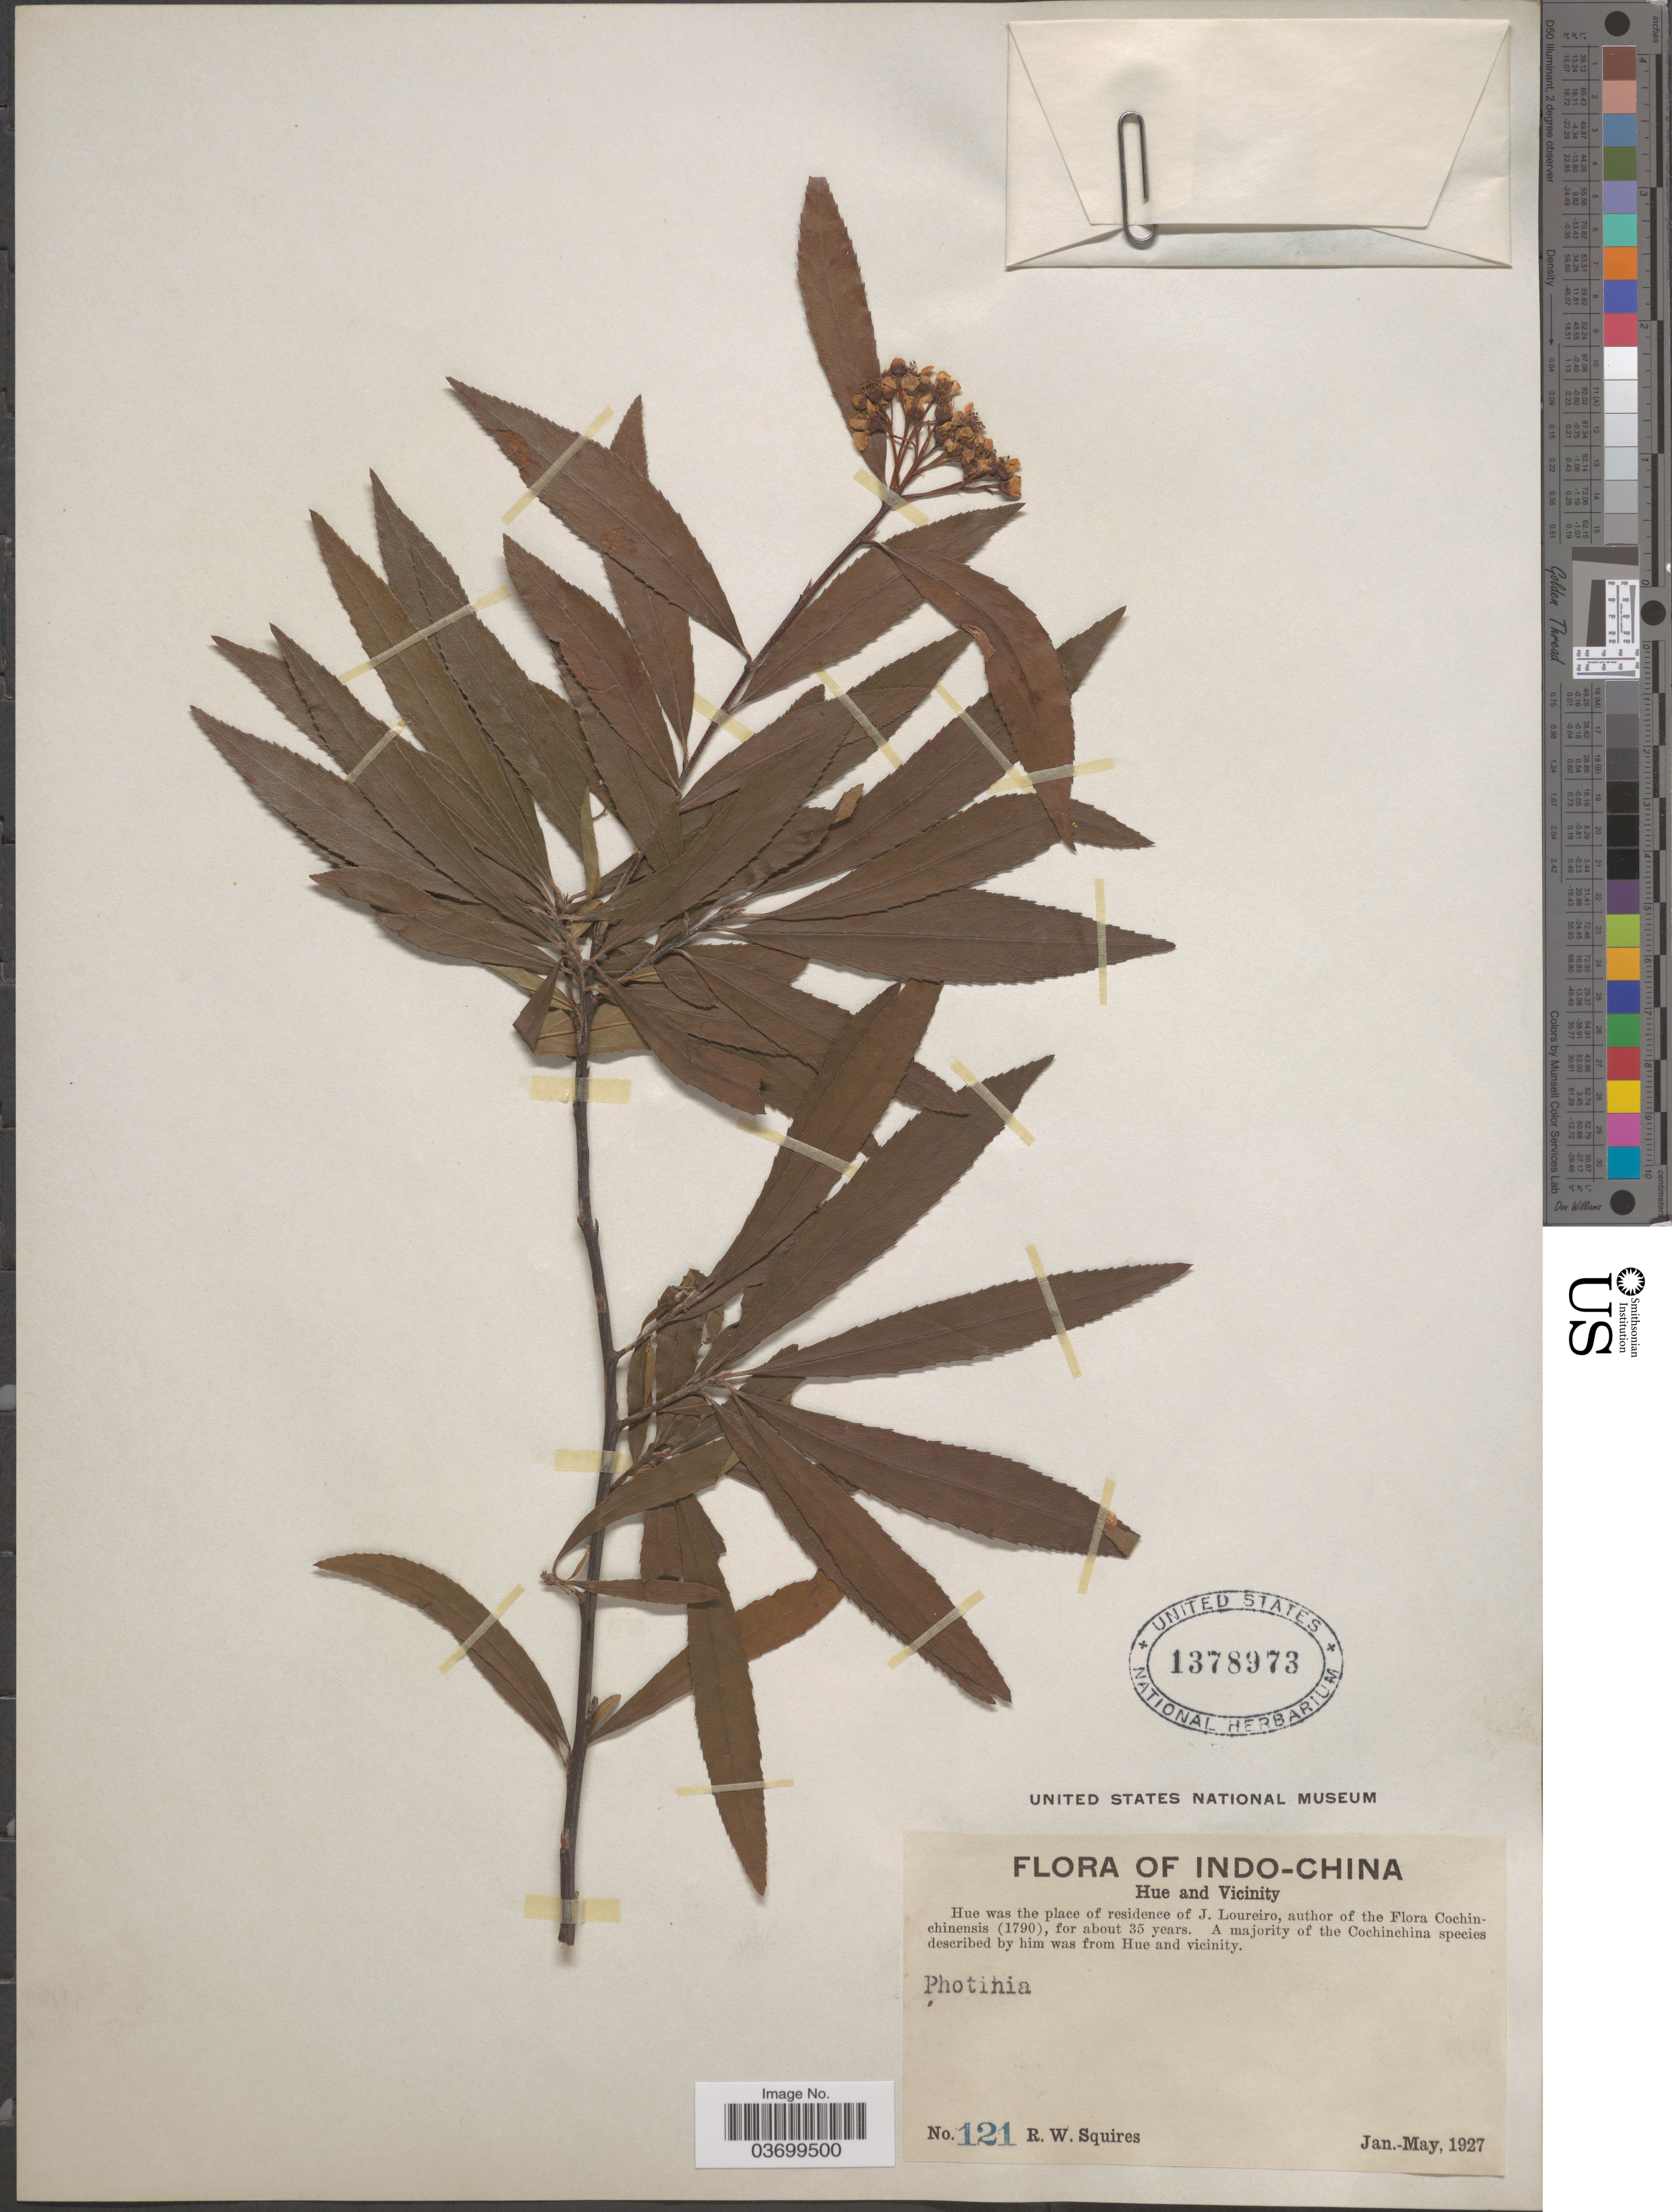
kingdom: Plantae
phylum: Tracheophyta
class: Magnoliopsida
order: Rosales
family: Rosaceae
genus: Photinia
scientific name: Photinia lancifolia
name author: Rehder & E.H. Wilson in Sarg.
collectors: R. Squires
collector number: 121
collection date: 1927-01/1927-05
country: Vietnam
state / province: Thua Thien-Hue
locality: Indo-China. Hue and Vicinity.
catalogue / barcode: US 1378973